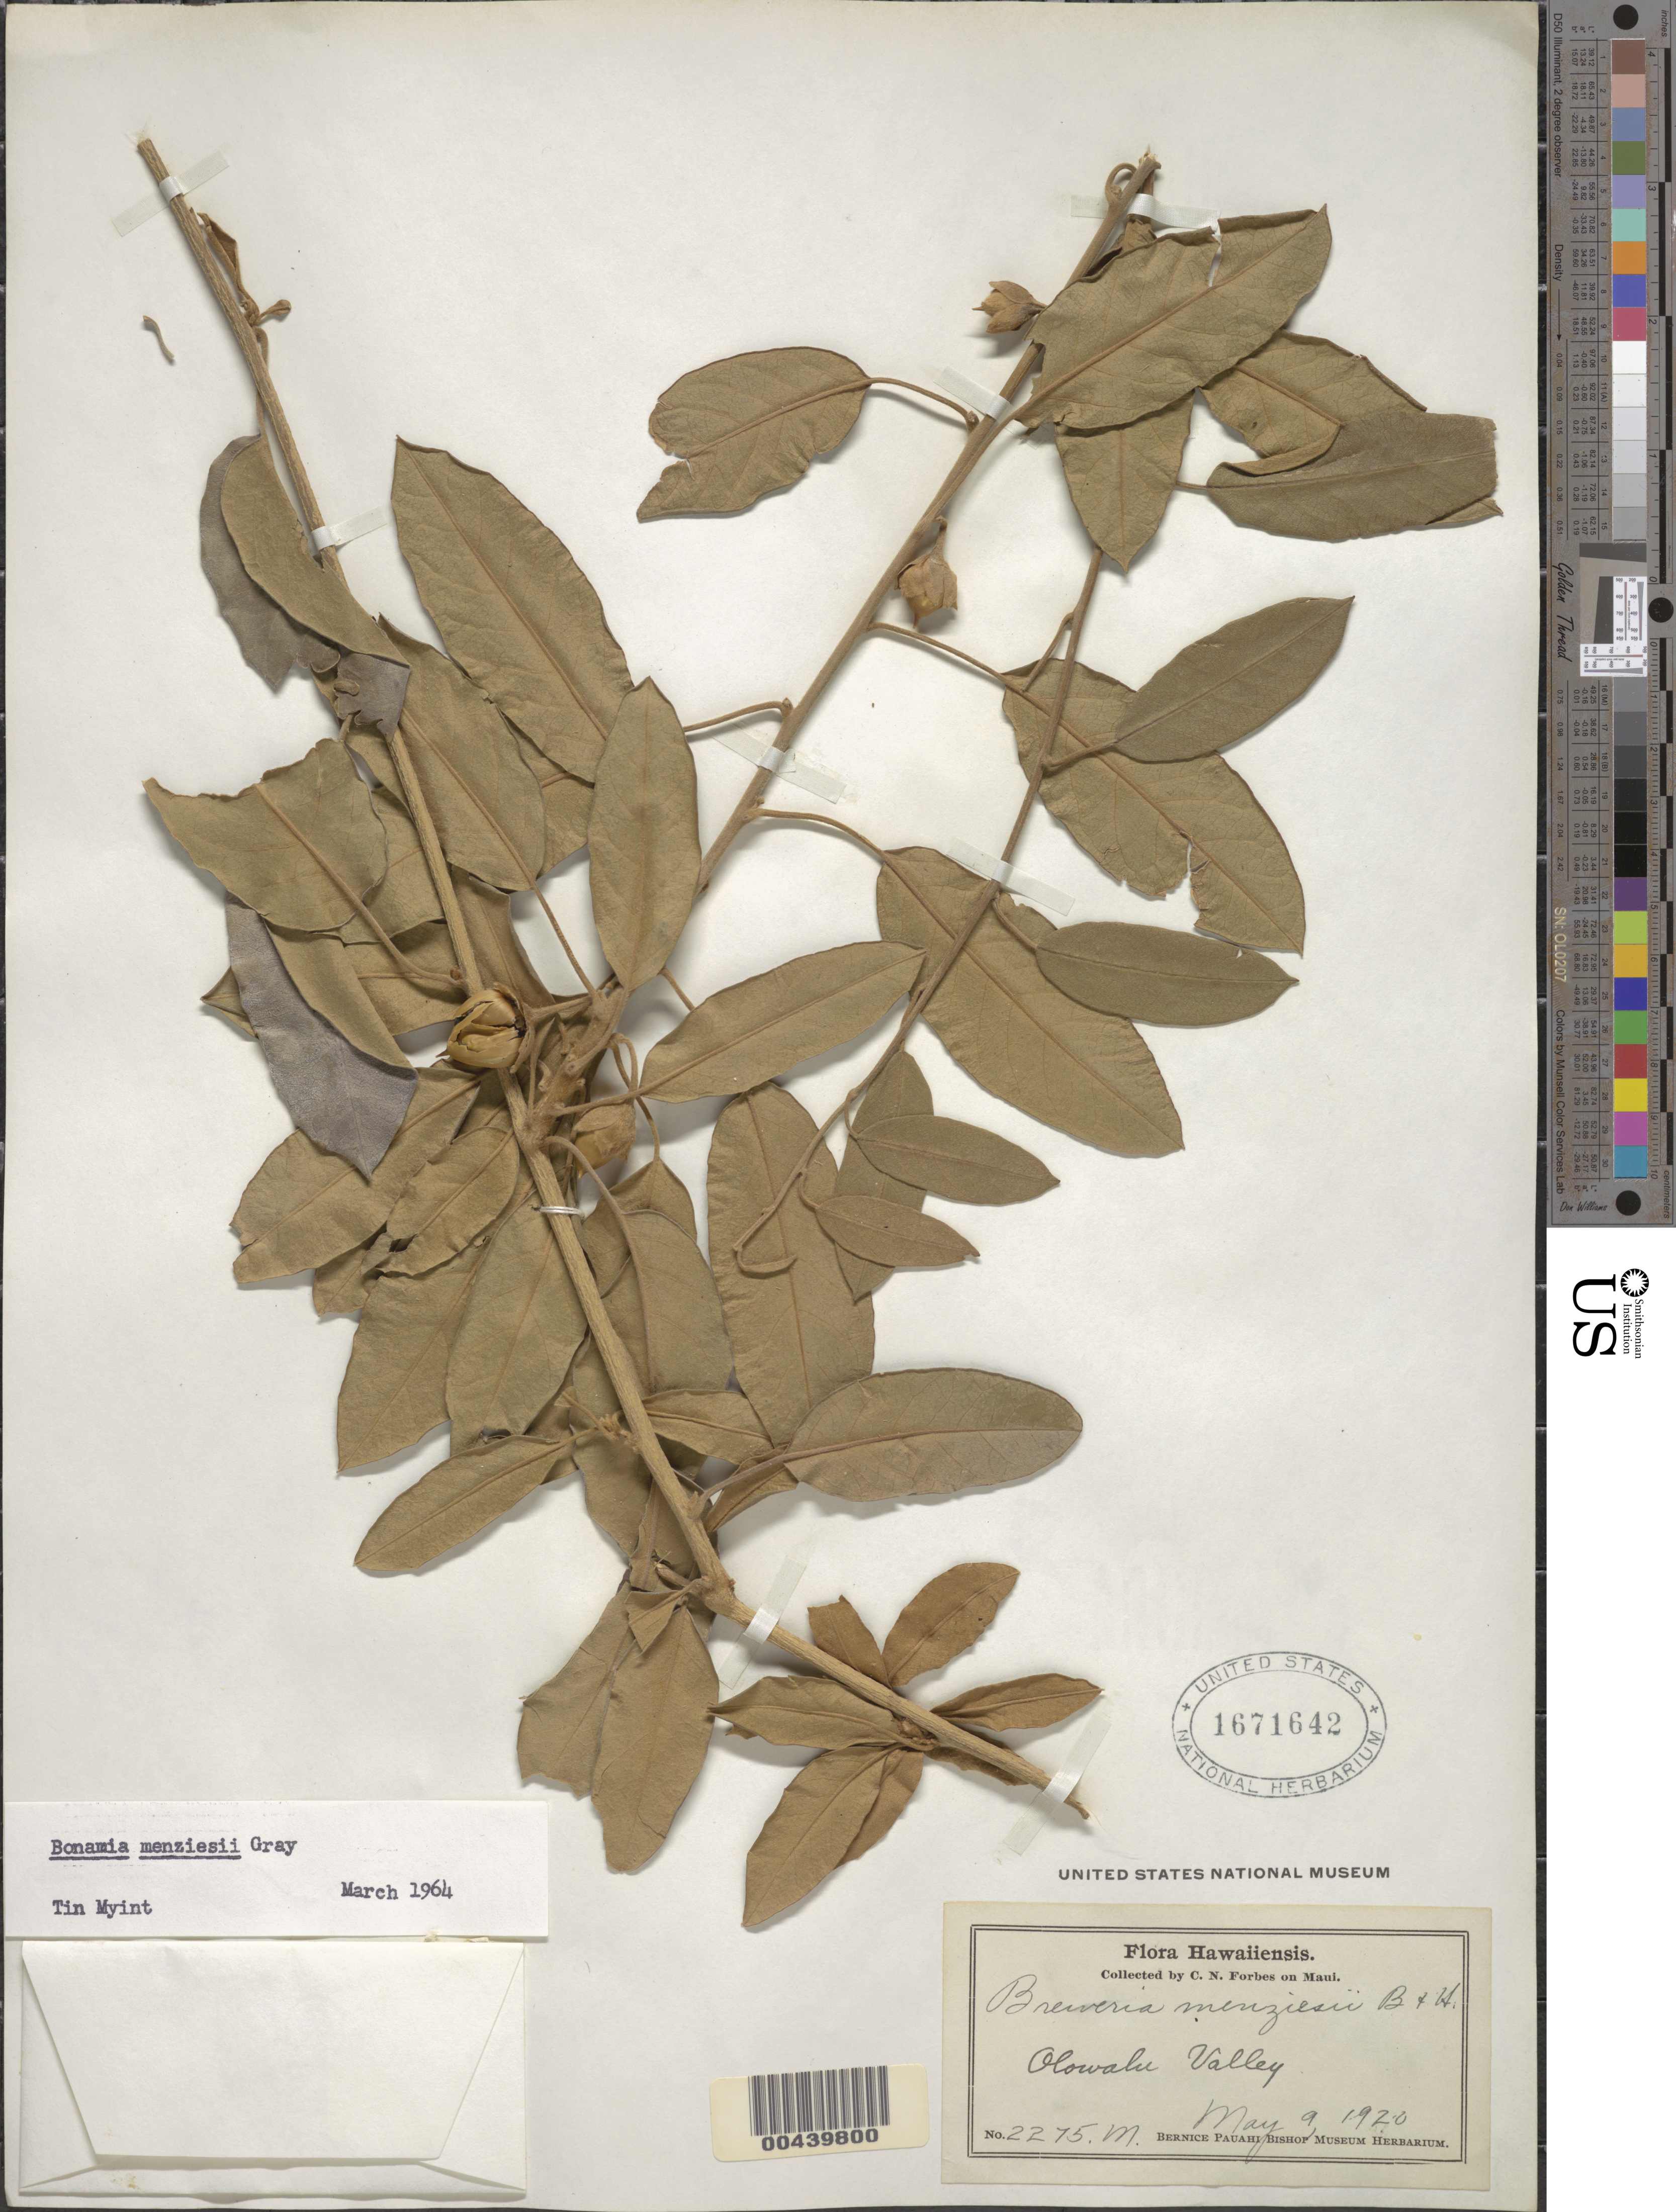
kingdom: Plantae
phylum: Tracheophyta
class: Magnoliopsida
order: Solanales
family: Convolvulaceae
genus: Bonamia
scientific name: Bonamia menziesii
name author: A. Gray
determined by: Myint, Tin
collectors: C. N. Forbes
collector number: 2275.M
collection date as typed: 9 May 1920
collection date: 1920-05-09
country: United States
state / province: Hawaii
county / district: Maui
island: Maui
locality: Olowalu Valley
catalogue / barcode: US 1671642